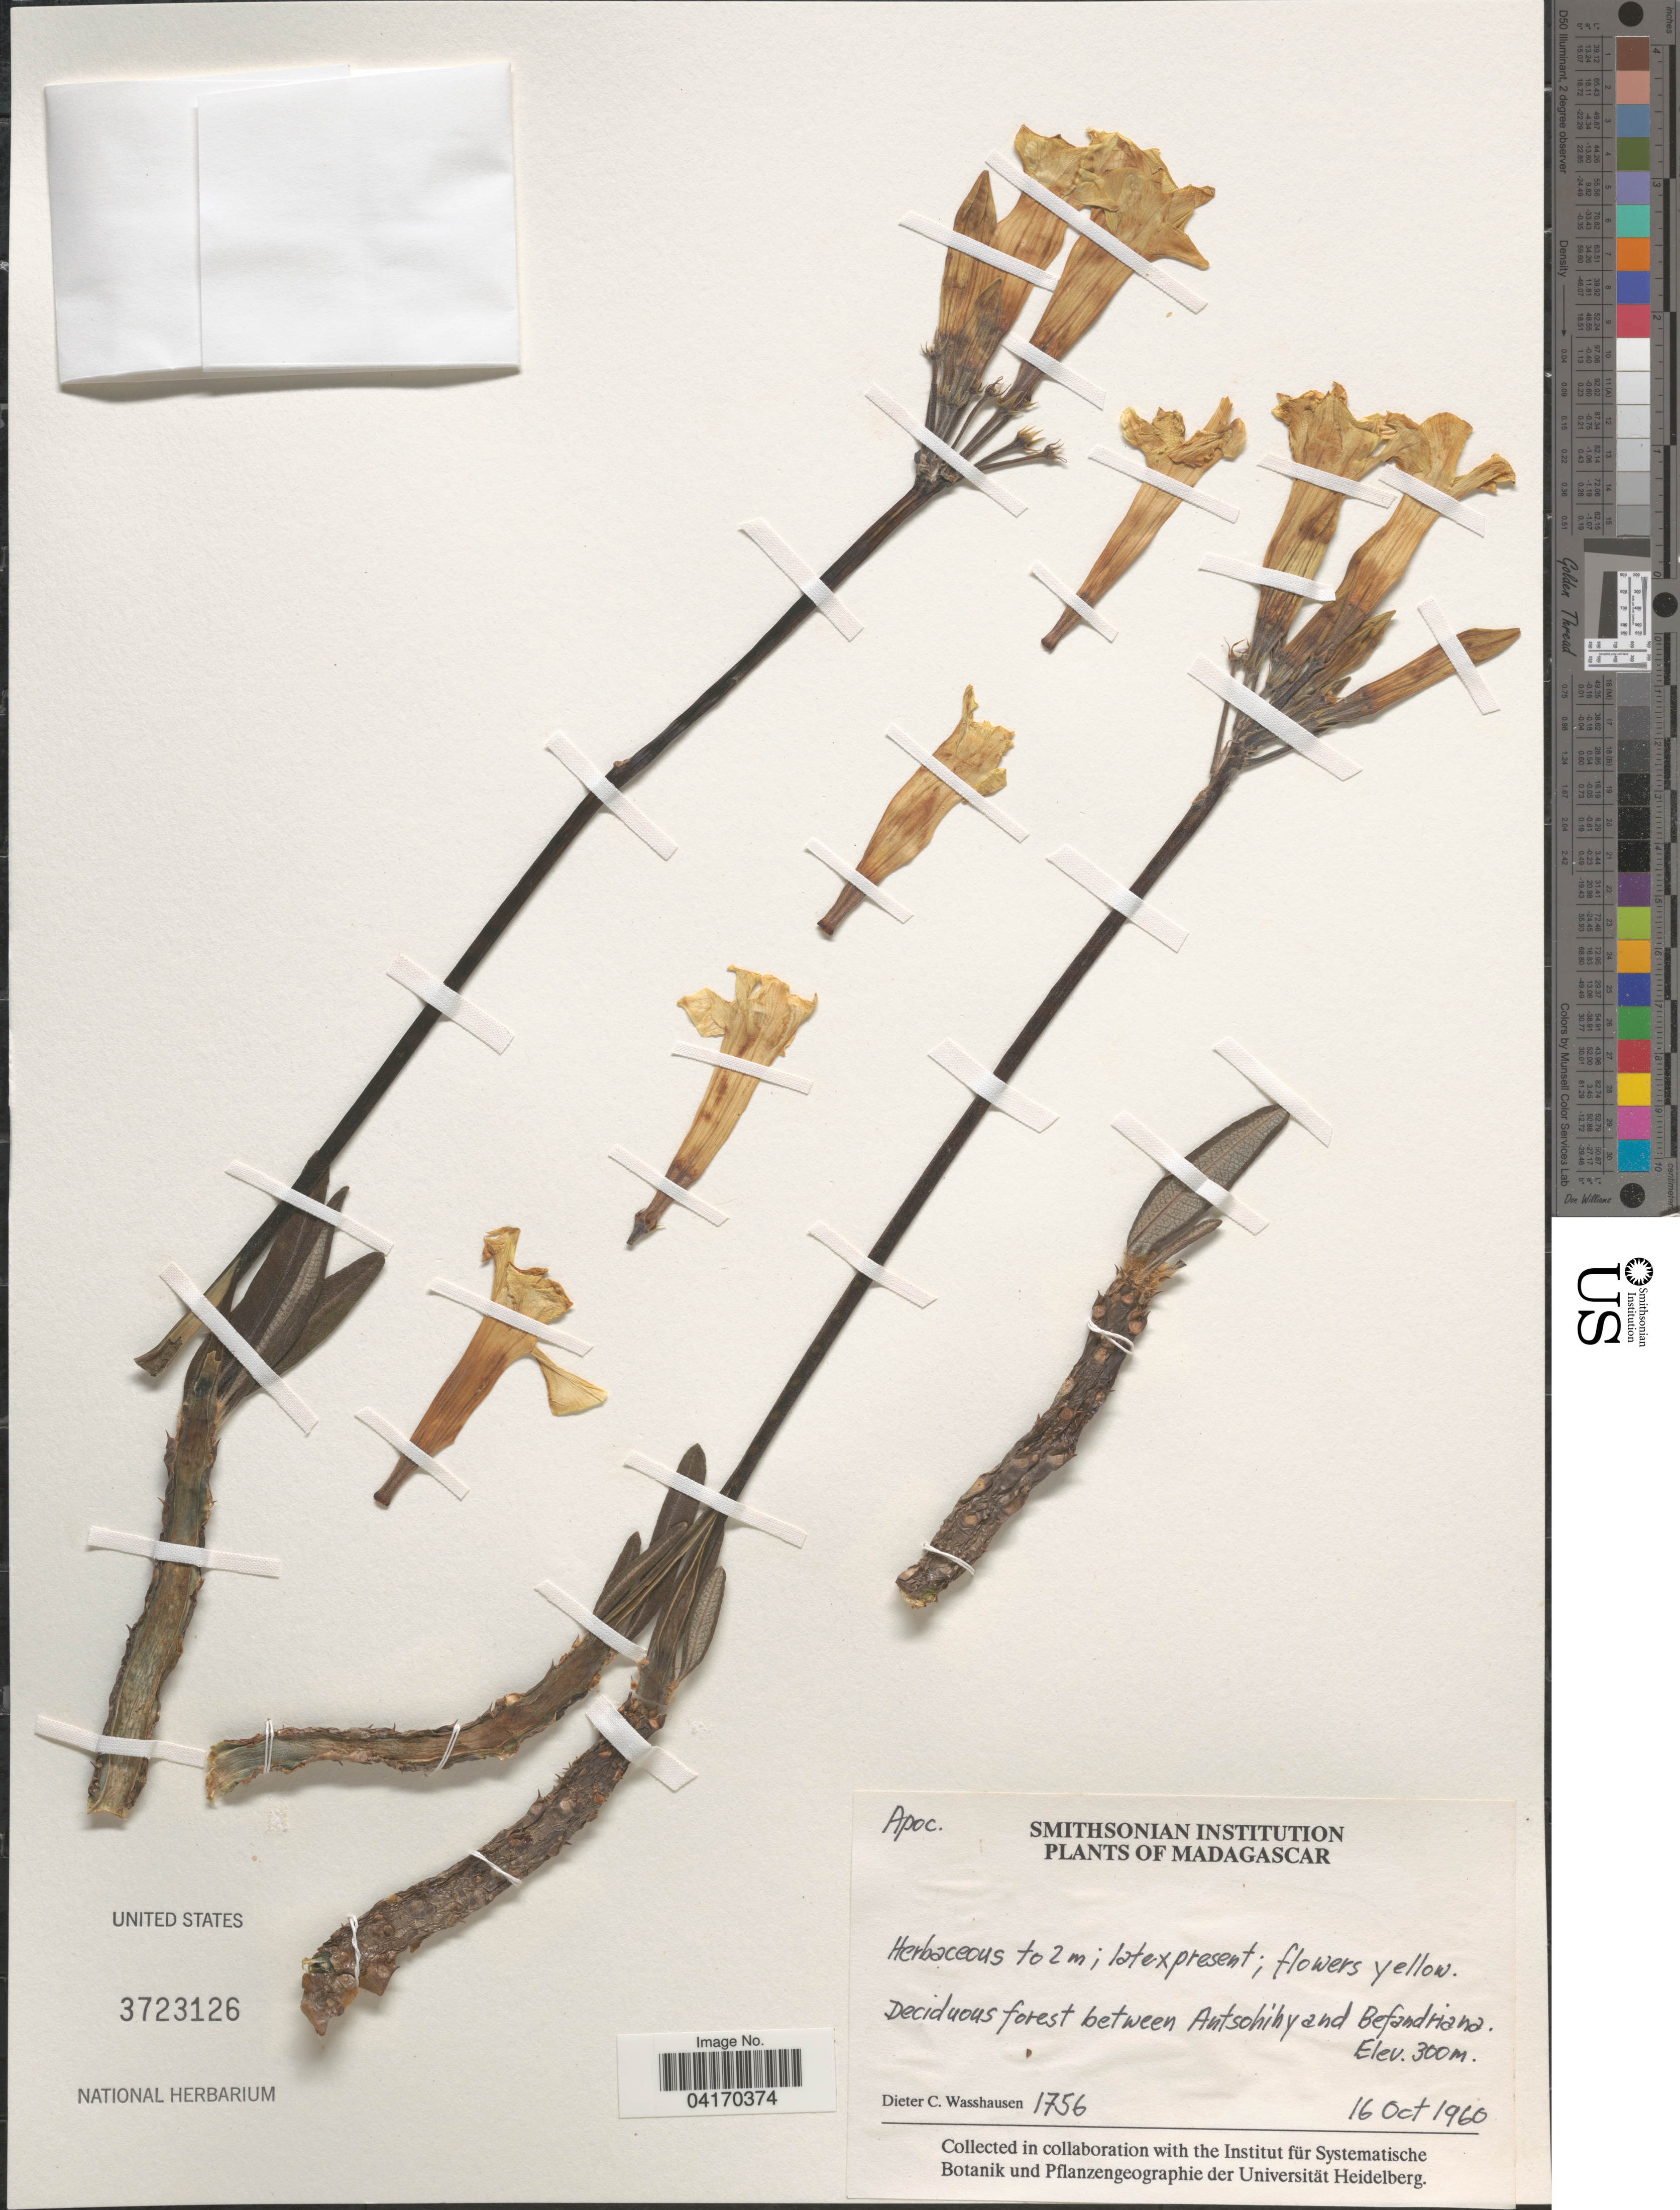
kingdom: Plantae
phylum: Tracheophyta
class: Magnoliopsida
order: Gentianales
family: Apocynaceae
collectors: D. C. Wasshausen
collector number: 1756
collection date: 1990-10-16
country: Madagascar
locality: Deciduous forest between Antsohihy and Befandriana.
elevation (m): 300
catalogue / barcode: US 3723126